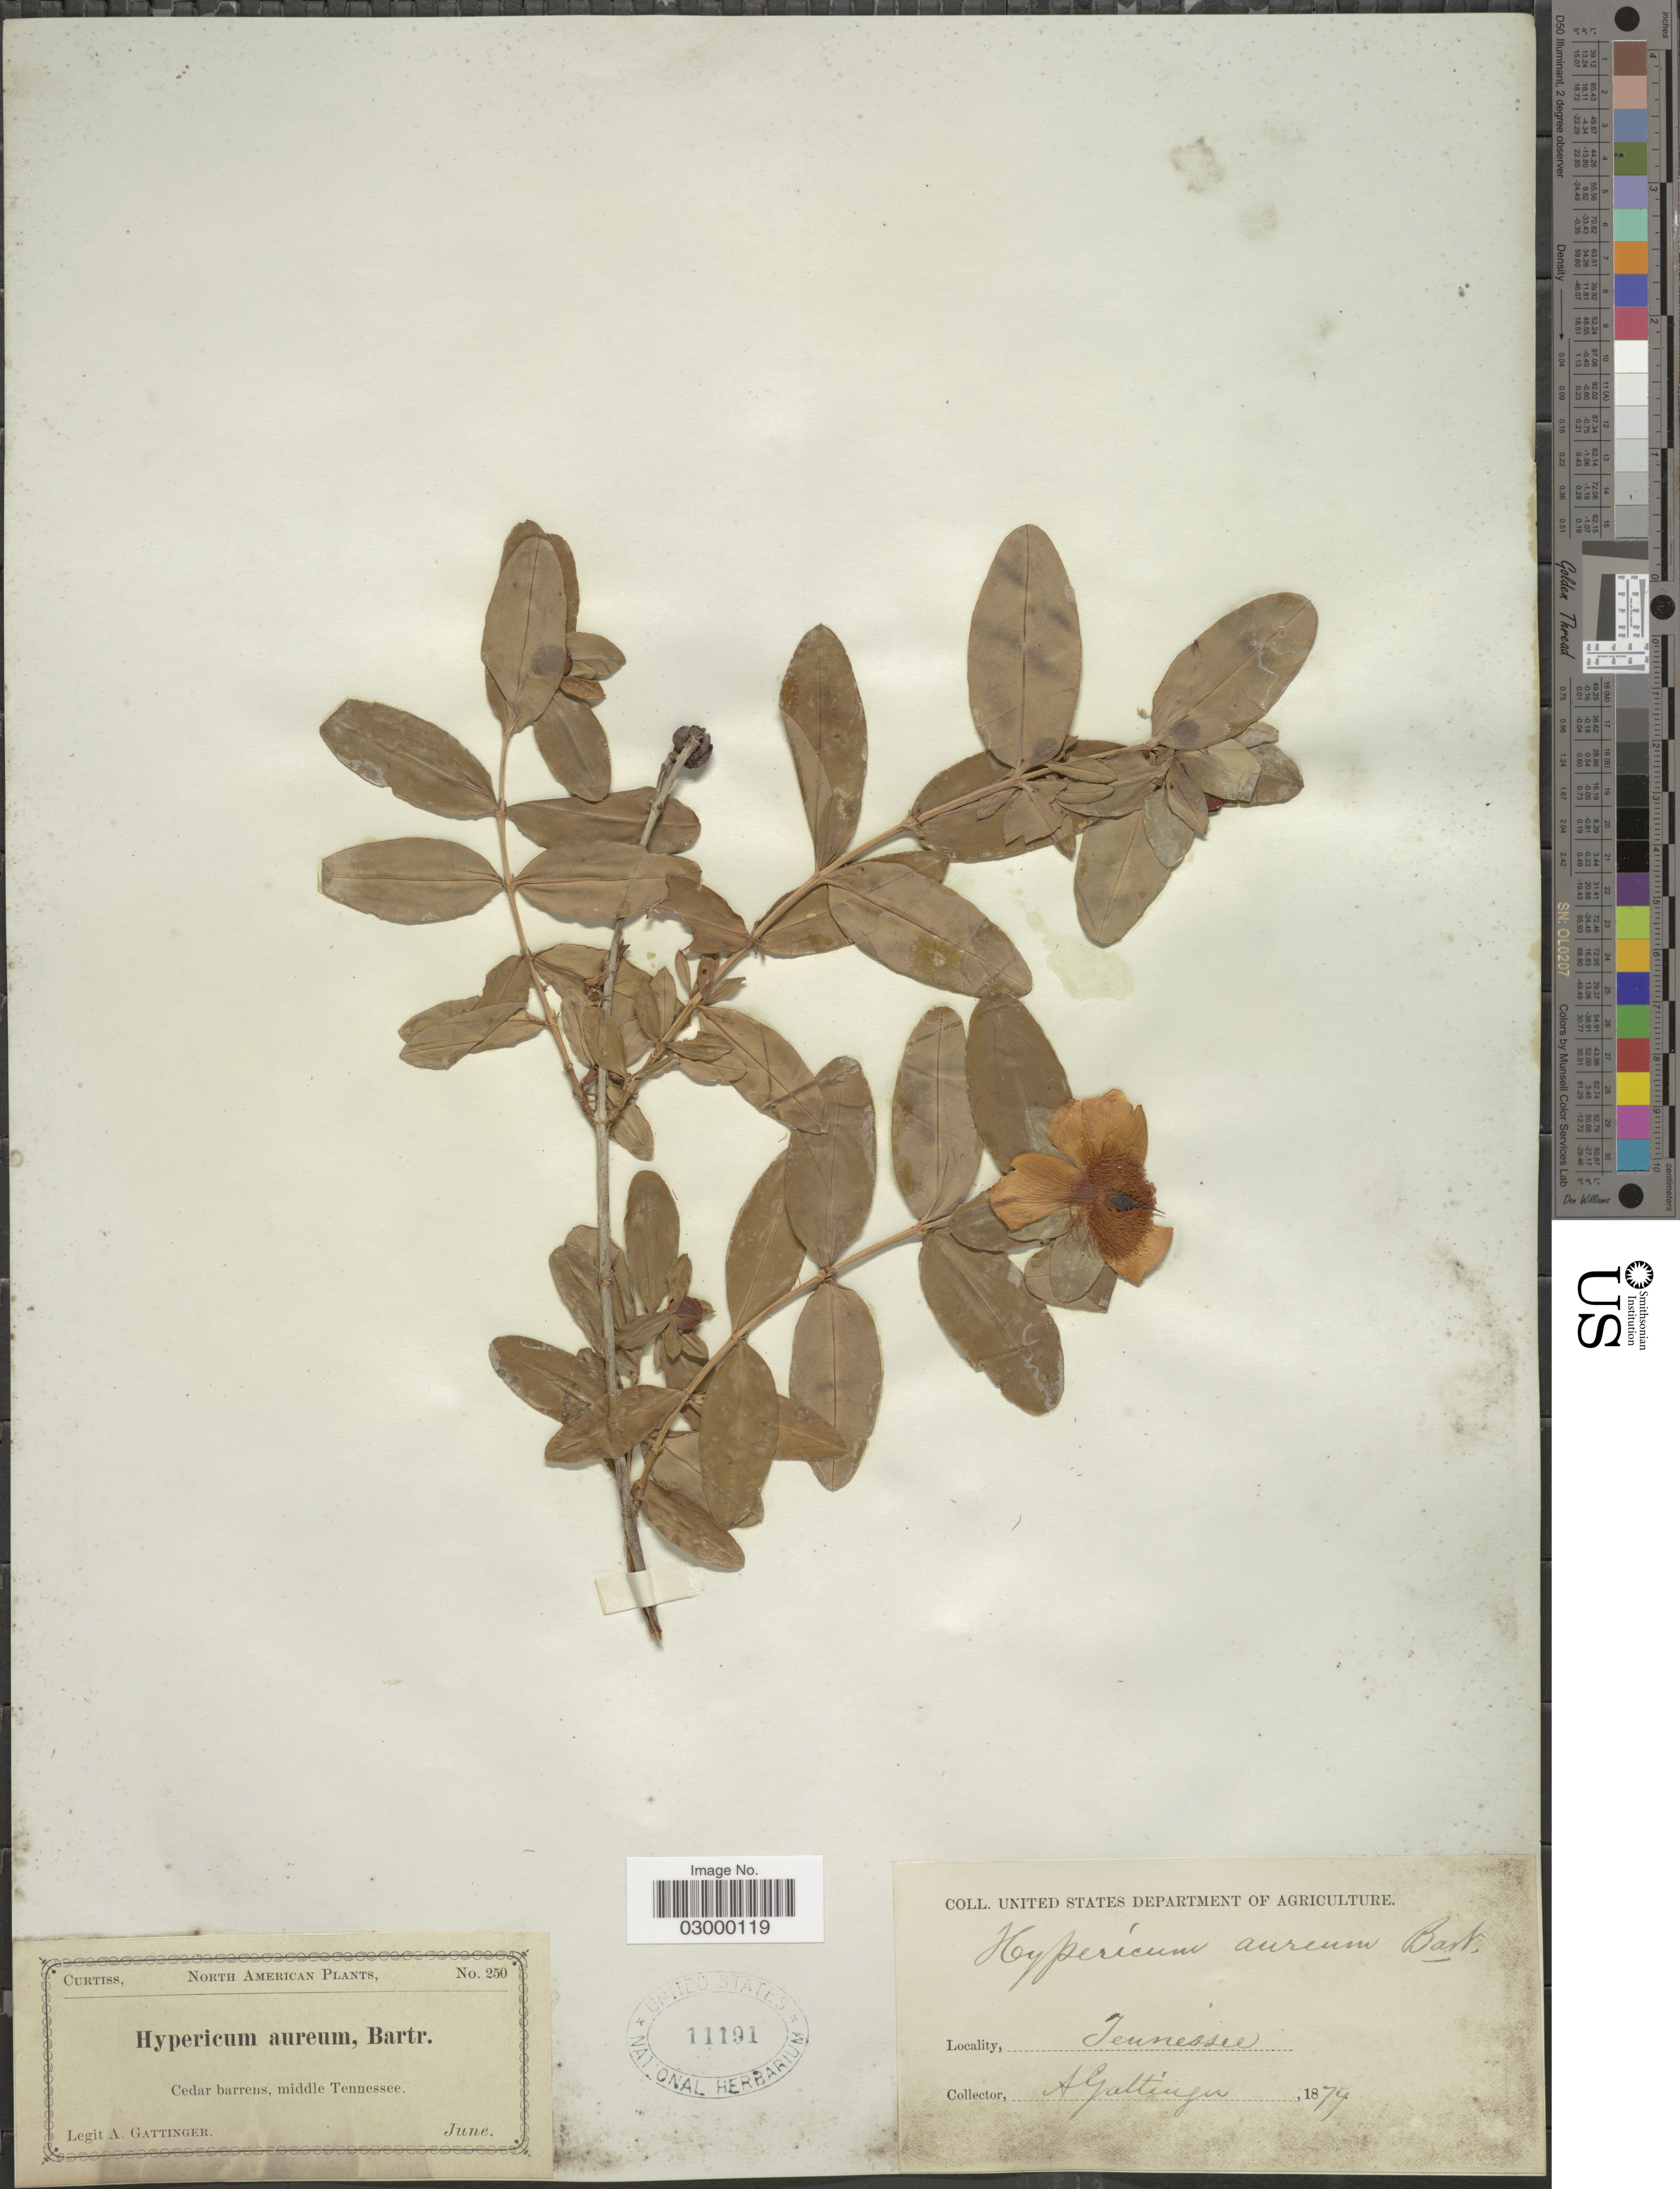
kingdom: Plantae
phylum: Tracheophyta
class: Magnoliopsida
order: Malpighiales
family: Hypericaceae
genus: Hypericum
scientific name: Hypericum aureum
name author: Lour.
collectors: A. Gattinger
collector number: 250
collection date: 1879-06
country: United States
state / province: Tennessee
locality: Cedar barrens, middle Tennessee.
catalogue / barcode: US 11191